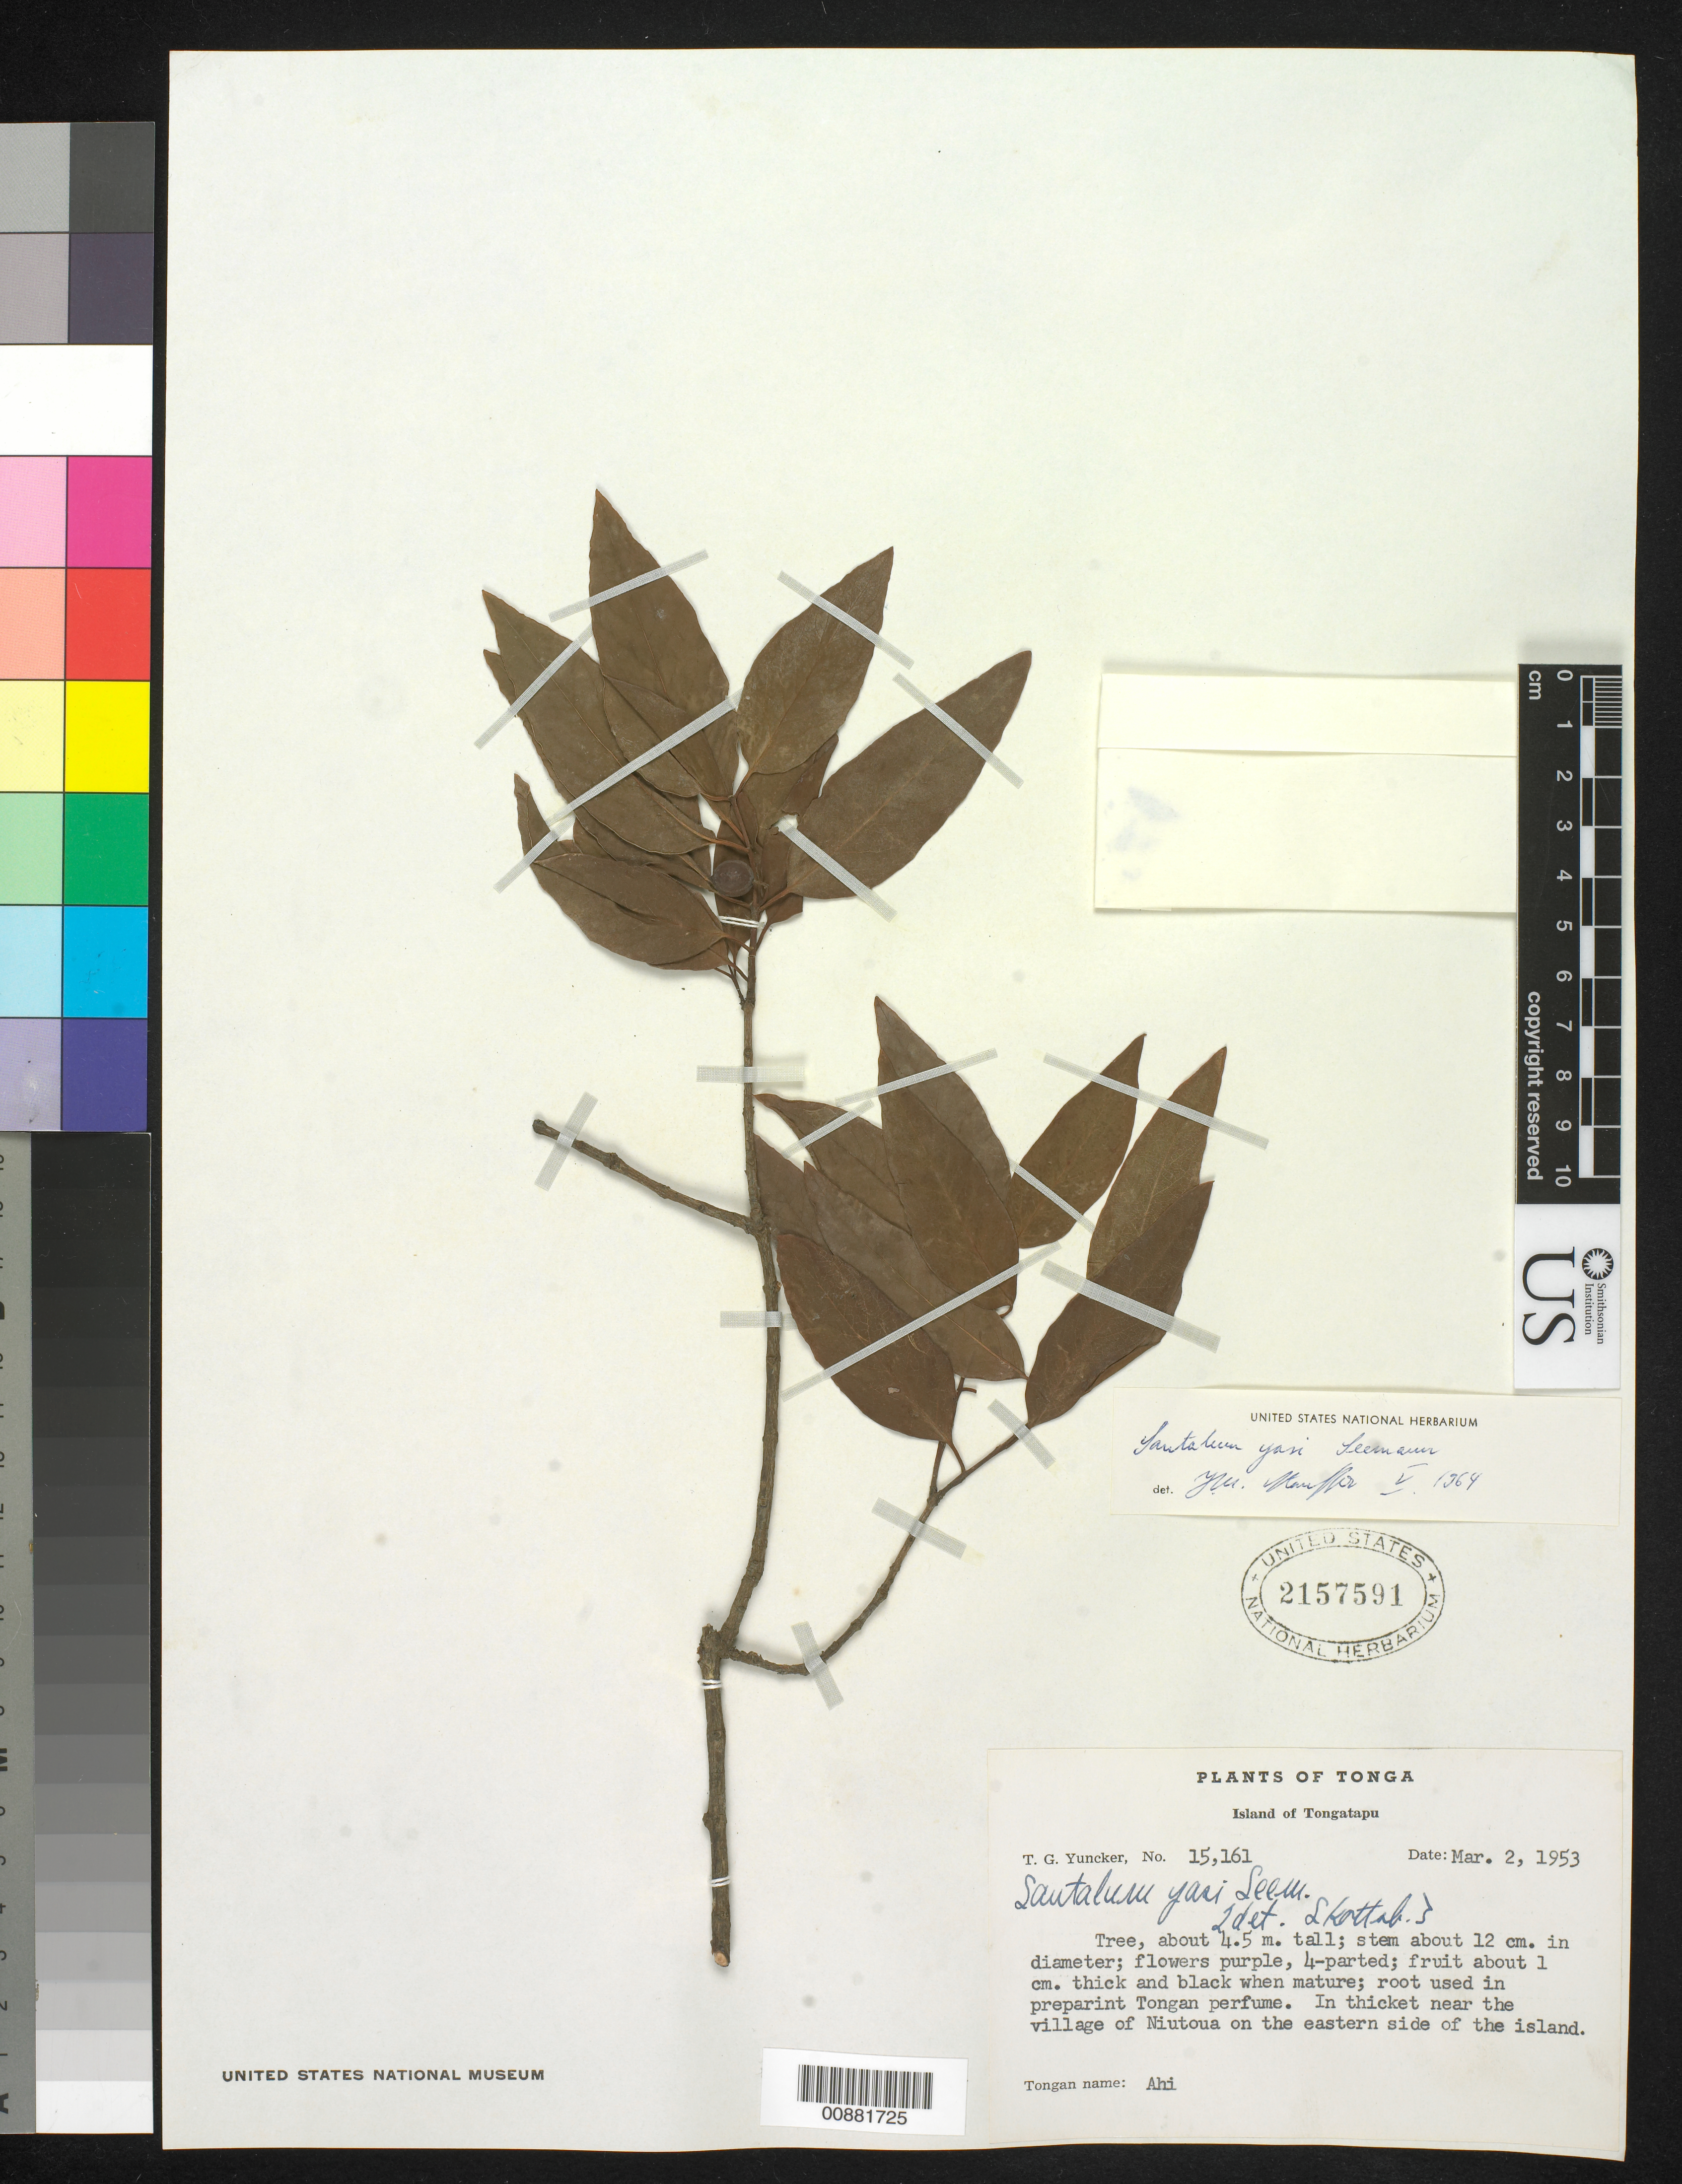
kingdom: Plantae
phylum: Tracheophyta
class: Magnoliopsida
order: Santalales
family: Santalaceae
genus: Santalum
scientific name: Santalum yasi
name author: Seem.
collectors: T. G. Yuncker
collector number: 15161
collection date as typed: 02 Mar 1953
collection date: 1953-03-02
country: Tonga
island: Tongatapu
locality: In thicket near the village of Niutoua on the E side of the island.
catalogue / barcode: US 2157591